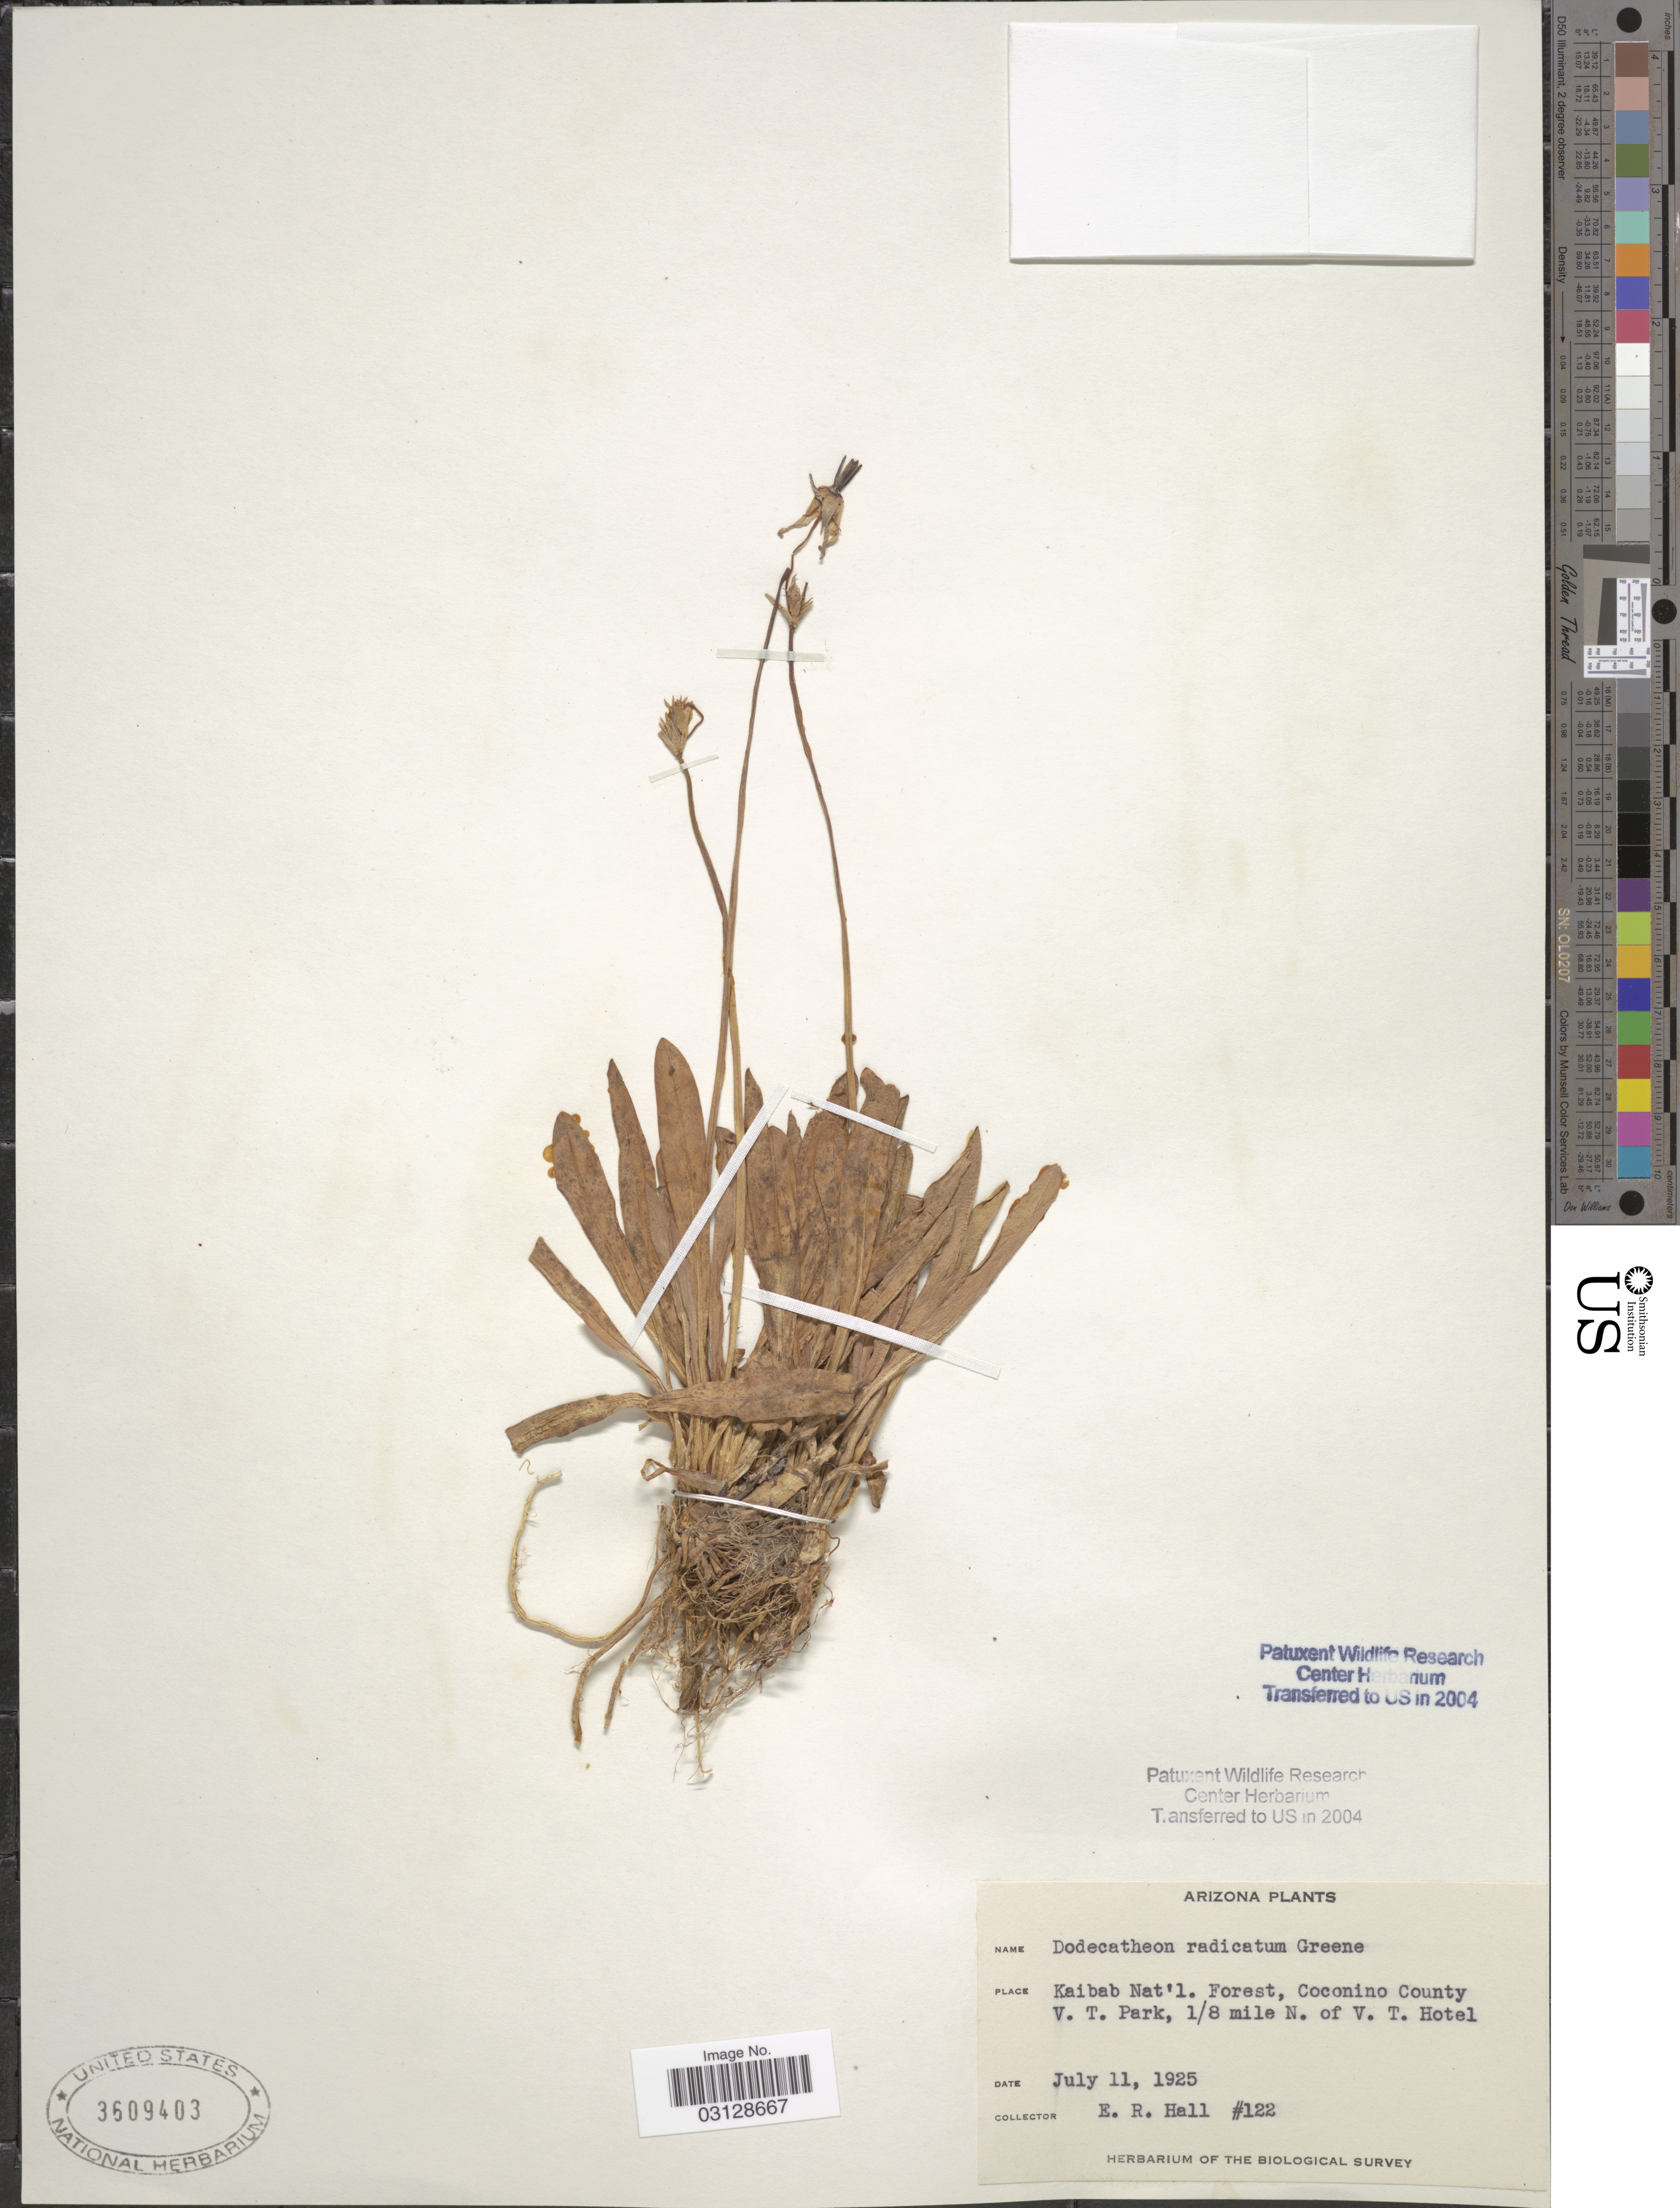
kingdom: Plantae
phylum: Tracheophyta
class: Magnoliopsida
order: Ericales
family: Primulaceae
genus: Dodecatheon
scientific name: Dodecatheon pulchellum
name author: (Raf.) Merr.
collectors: E. Hall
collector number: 122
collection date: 1925-07-11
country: United States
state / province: Arizona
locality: Kaibab Nat'l. Forest, Coconino County V. T. Park, 1/8 mile N. of V. T. Hotel.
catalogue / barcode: US 3609403